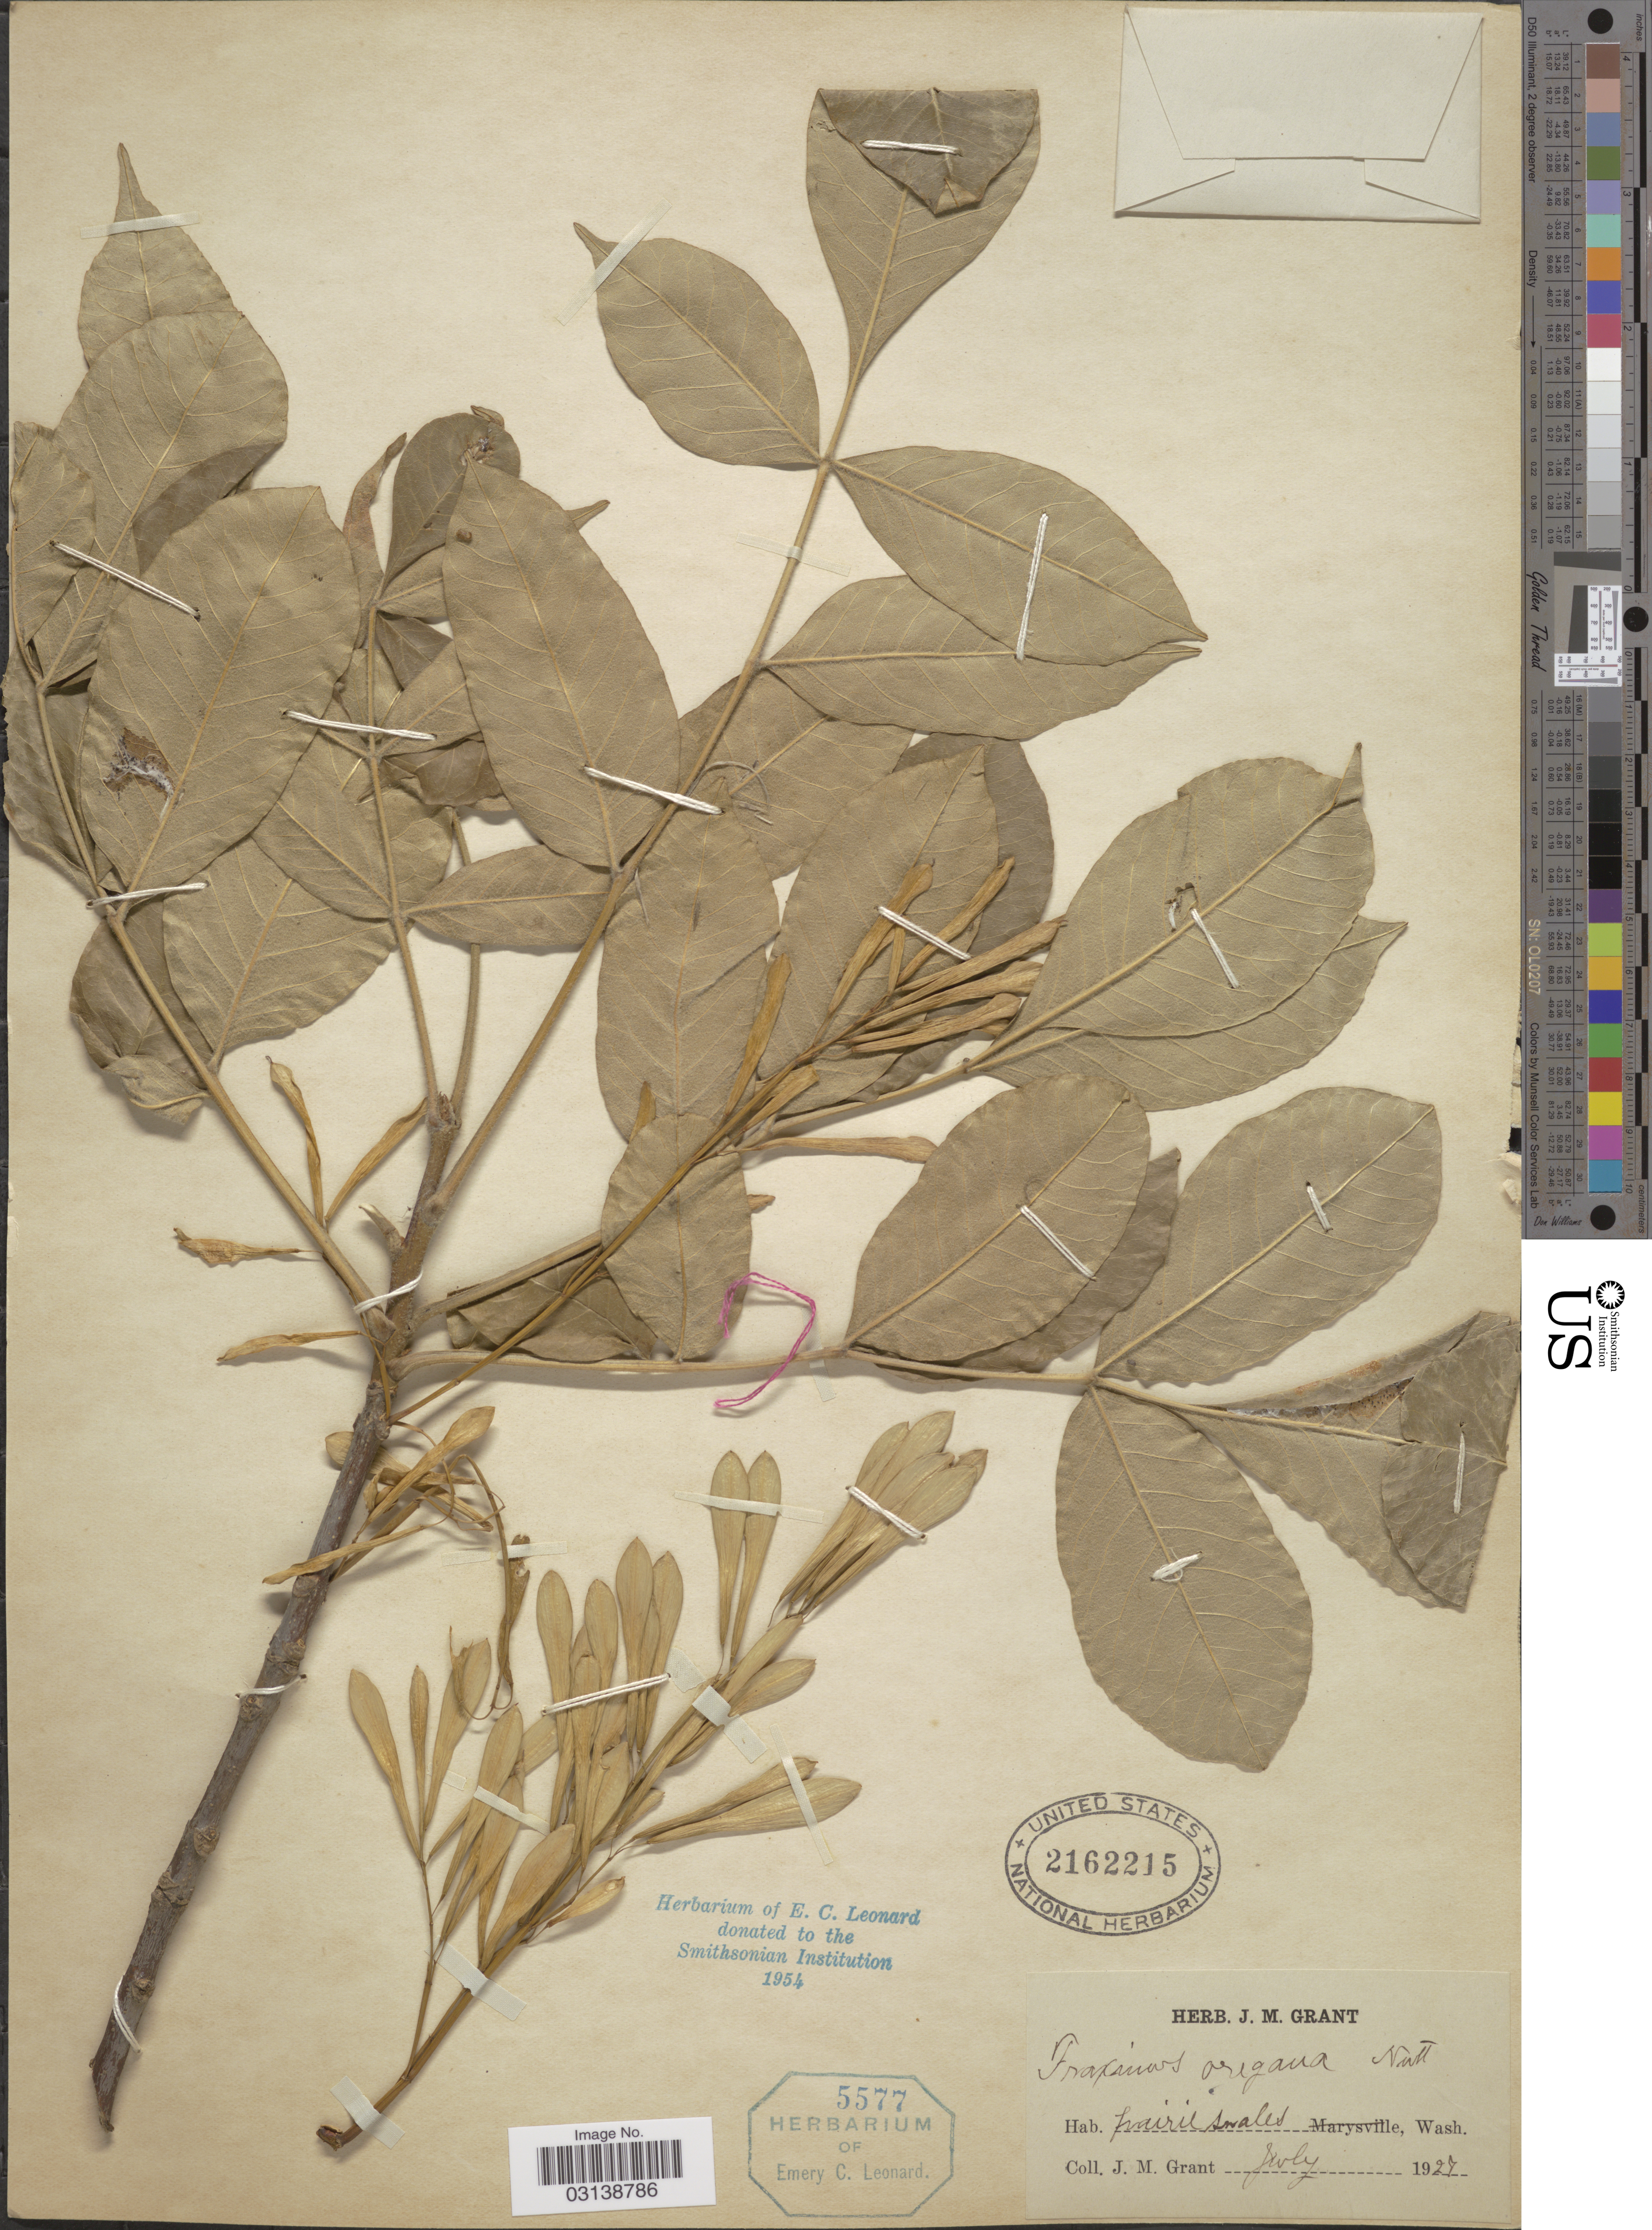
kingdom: Plantae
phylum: Tracheophyta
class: Magnoliopsida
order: Lamiales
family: Oleaceae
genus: Fraxinus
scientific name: Fraxinus latifolia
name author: Benth.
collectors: J. M. Grant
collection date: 1927-07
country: United States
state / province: Washington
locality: Prairie swales.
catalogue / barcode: US 2162215